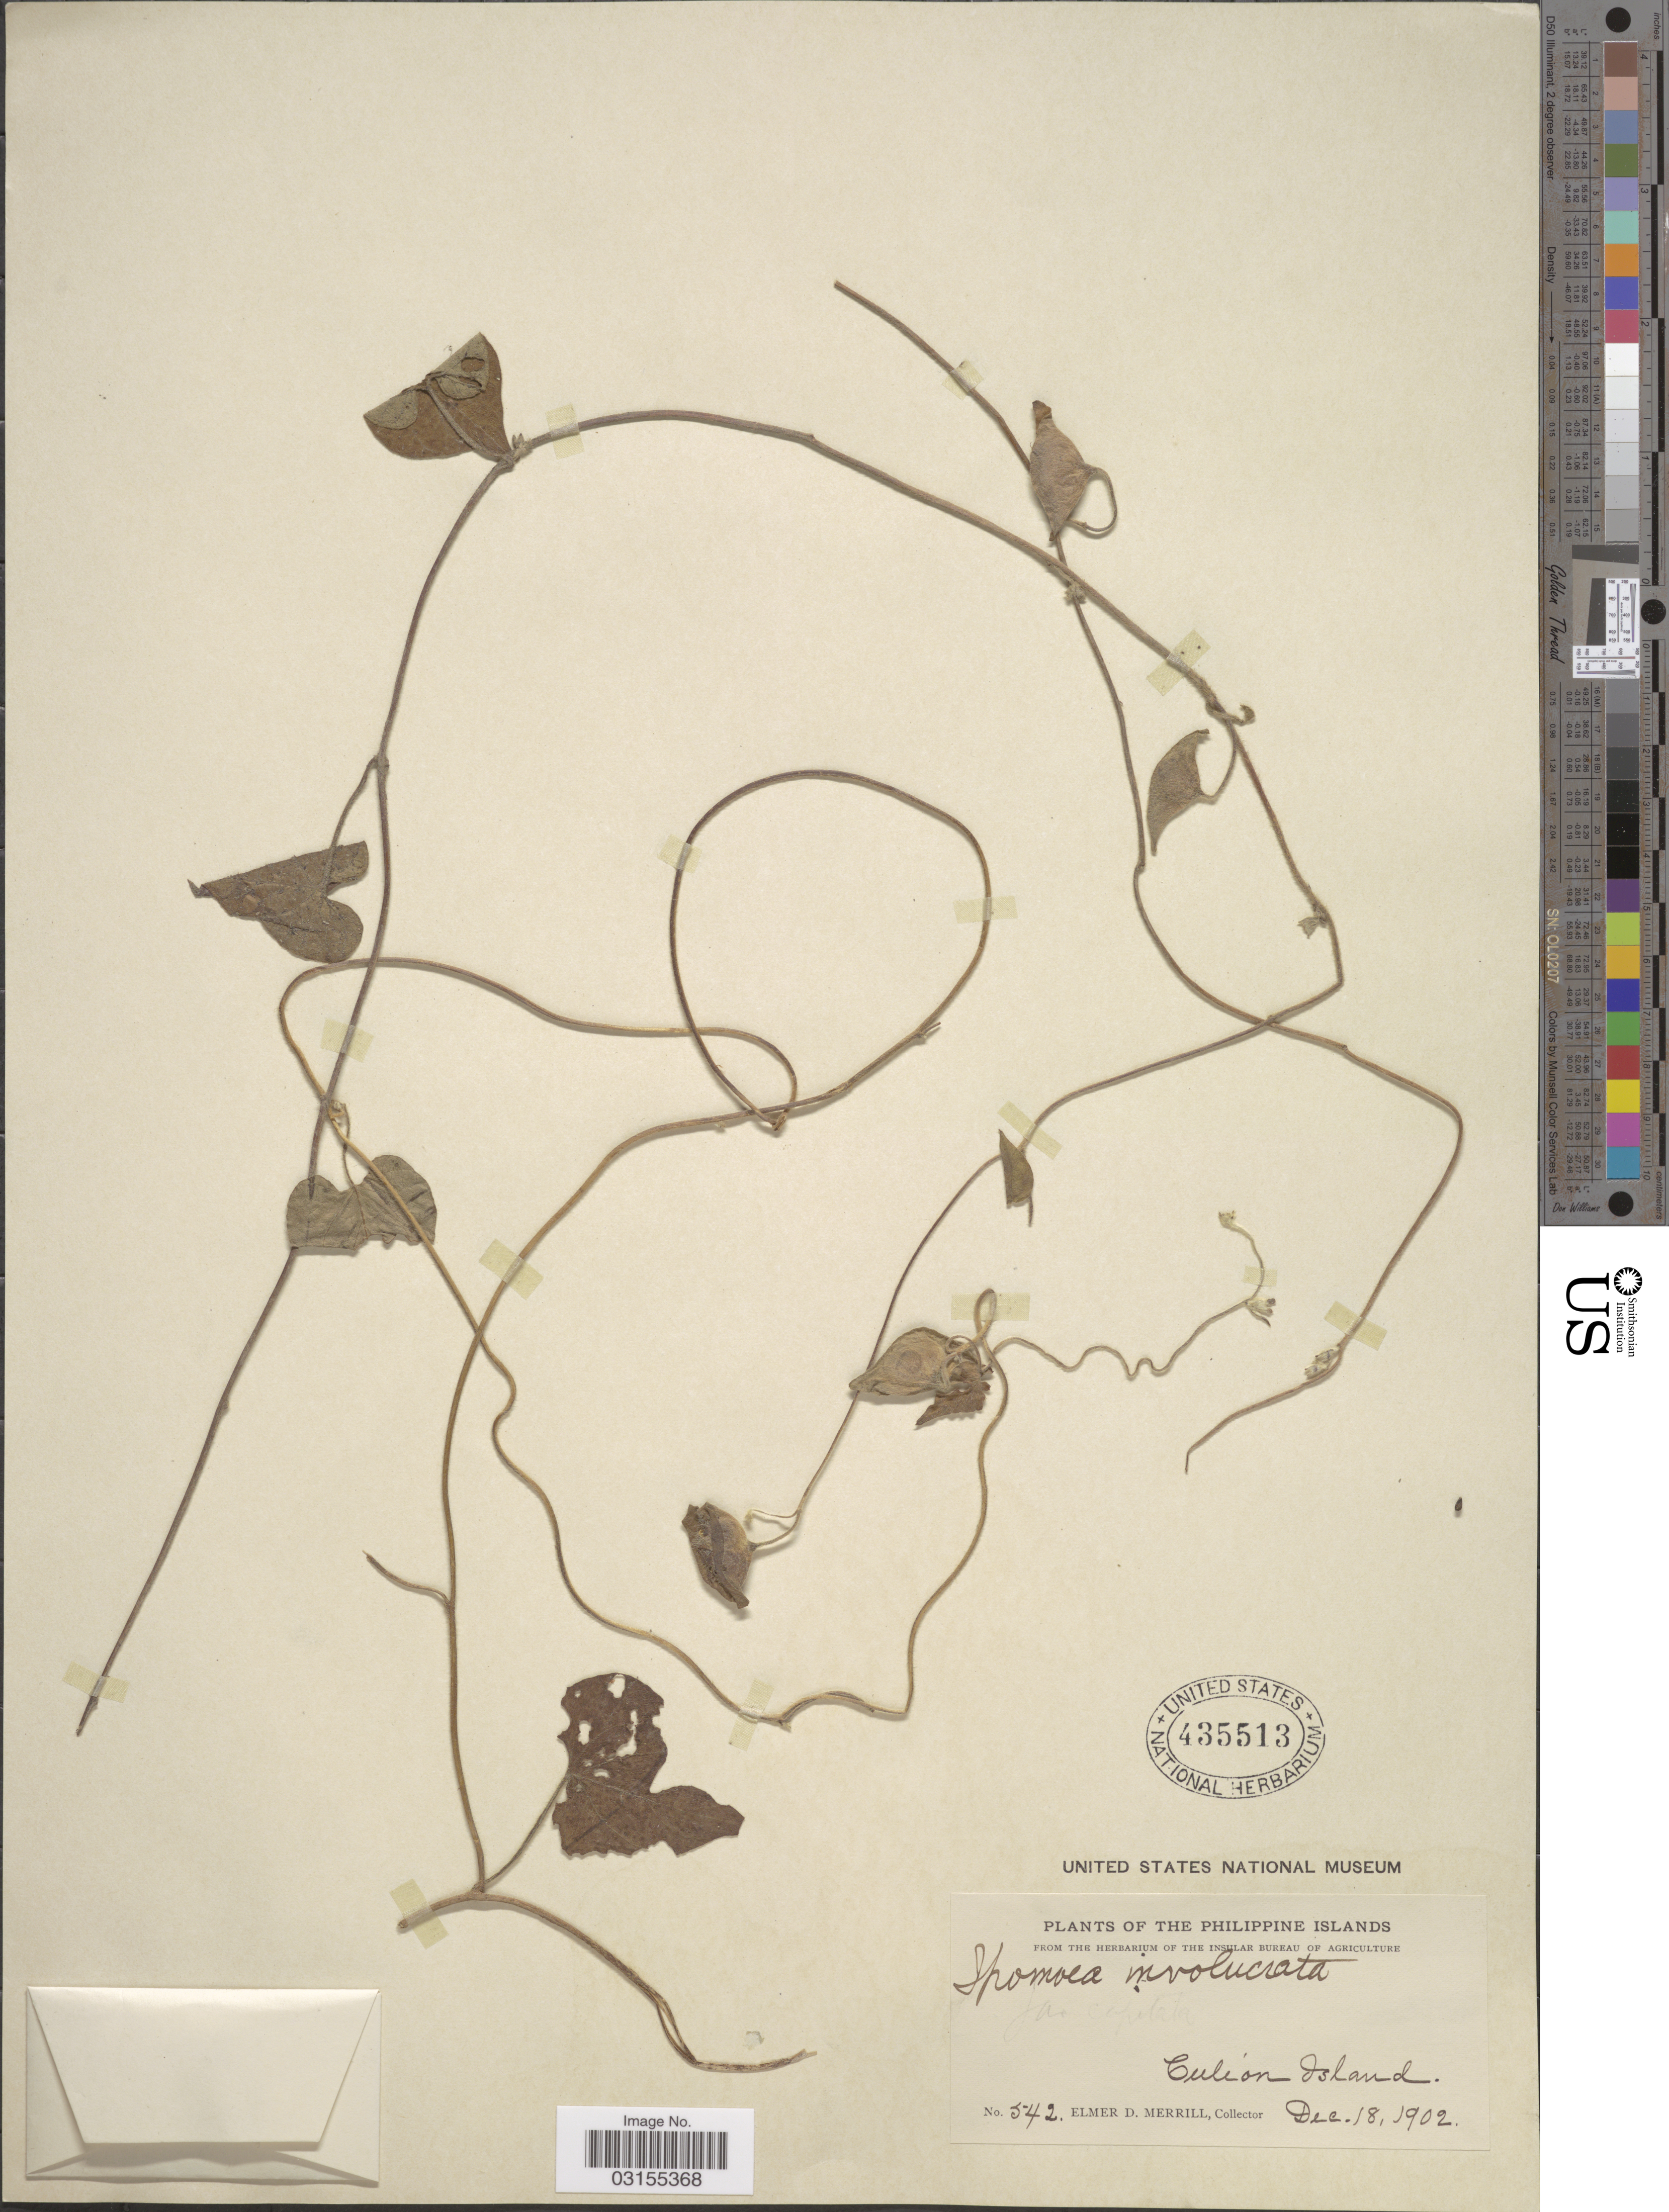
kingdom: Plantae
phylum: Tracheophyta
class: Magnoliopsida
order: Solanales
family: Convolvulaceae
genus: Ipomoea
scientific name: Ipomoea involucrata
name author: P. Beauv.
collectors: E. D. Merrill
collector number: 542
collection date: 1902-12-18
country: Philippines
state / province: Mimaropa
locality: The Philippine Islands. Culion Island.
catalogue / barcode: US 435513